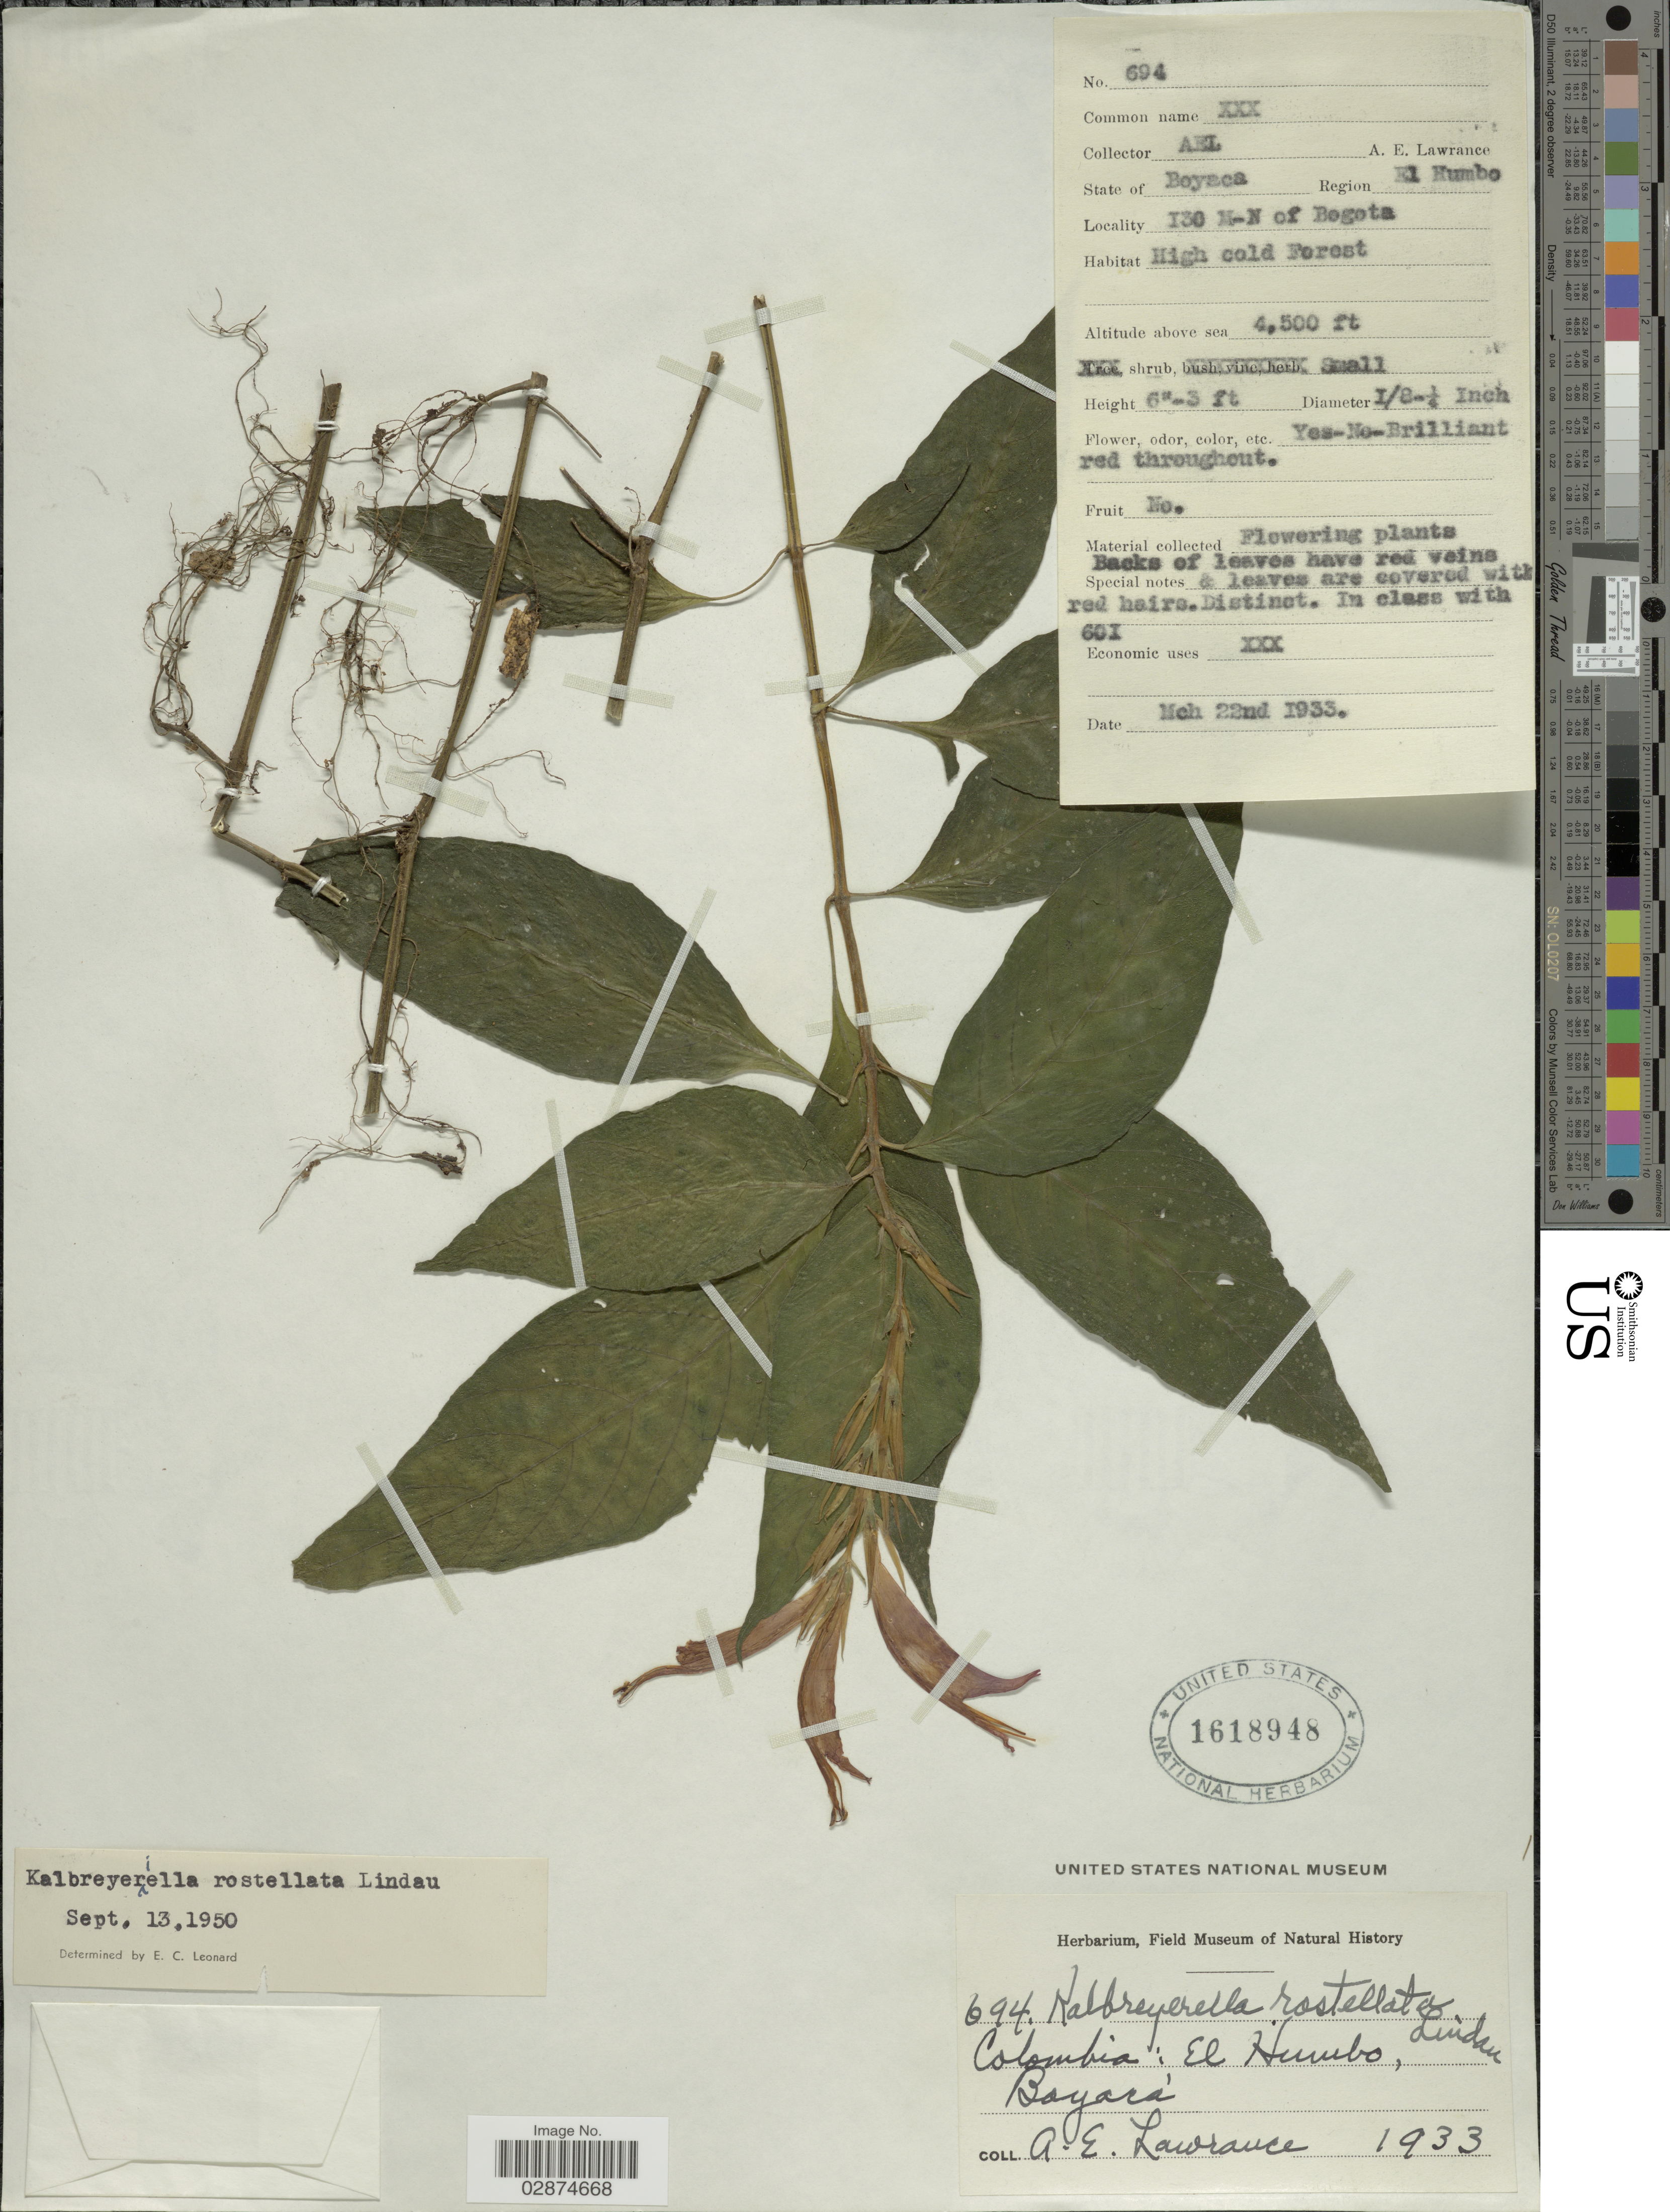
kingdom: Plantae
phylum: Tracheophyta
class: Magnoliopsida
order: Lamiales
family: Acanthaceae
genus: Kalbreyeriella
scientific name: Kalbreyeriella rostellata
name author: Lindau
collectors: A. Lawrance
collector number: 694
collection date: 1933-03-22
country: Colombia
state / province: Boyacá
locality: Region El Humbo. 130 m N of Bogota.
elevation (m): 1372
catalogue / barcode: US 1618948